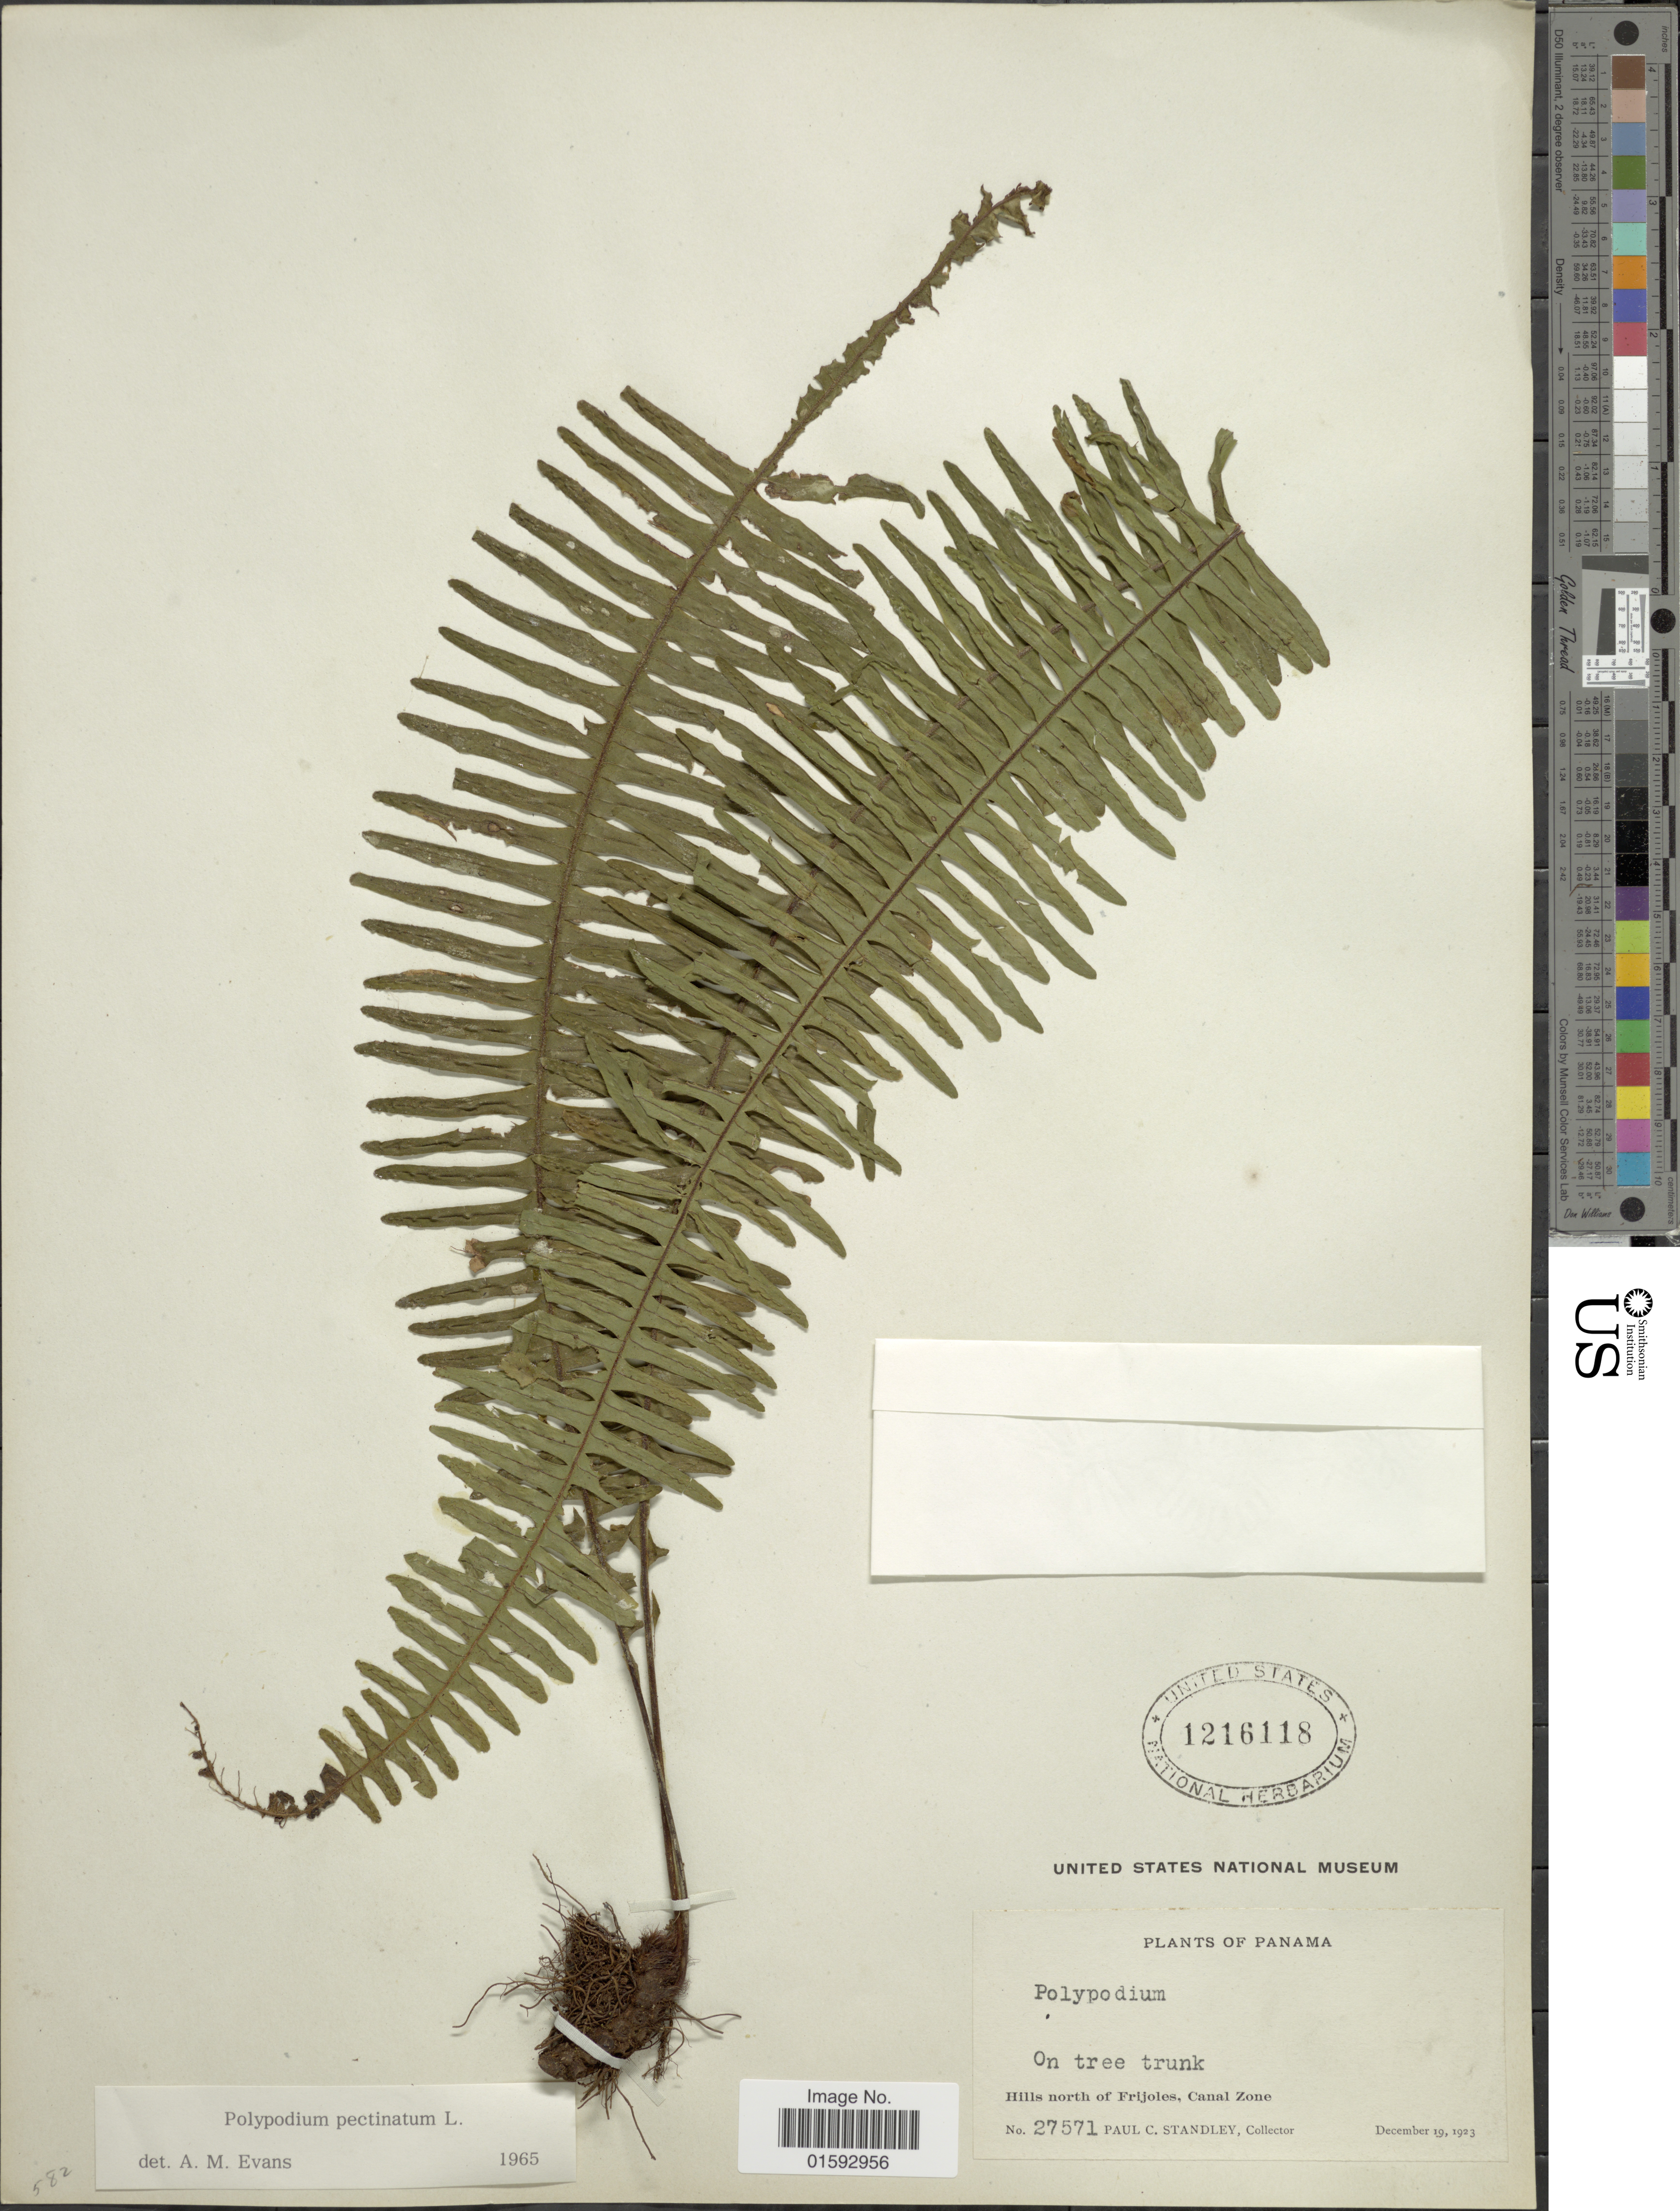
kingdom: Plantae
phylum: Tracheophyta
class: Polypodiopsida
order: Polypodiales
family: Polypodiaceae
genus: Pecluma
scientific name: Pecluma pectinata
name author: (L.) M.G. Price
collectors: P. C. Standley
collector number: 27571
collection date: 1923-12-19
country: Panama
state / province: Colón / Panamá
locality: Hills north of Frijoles, Canal Zone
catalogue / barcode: US 1216118